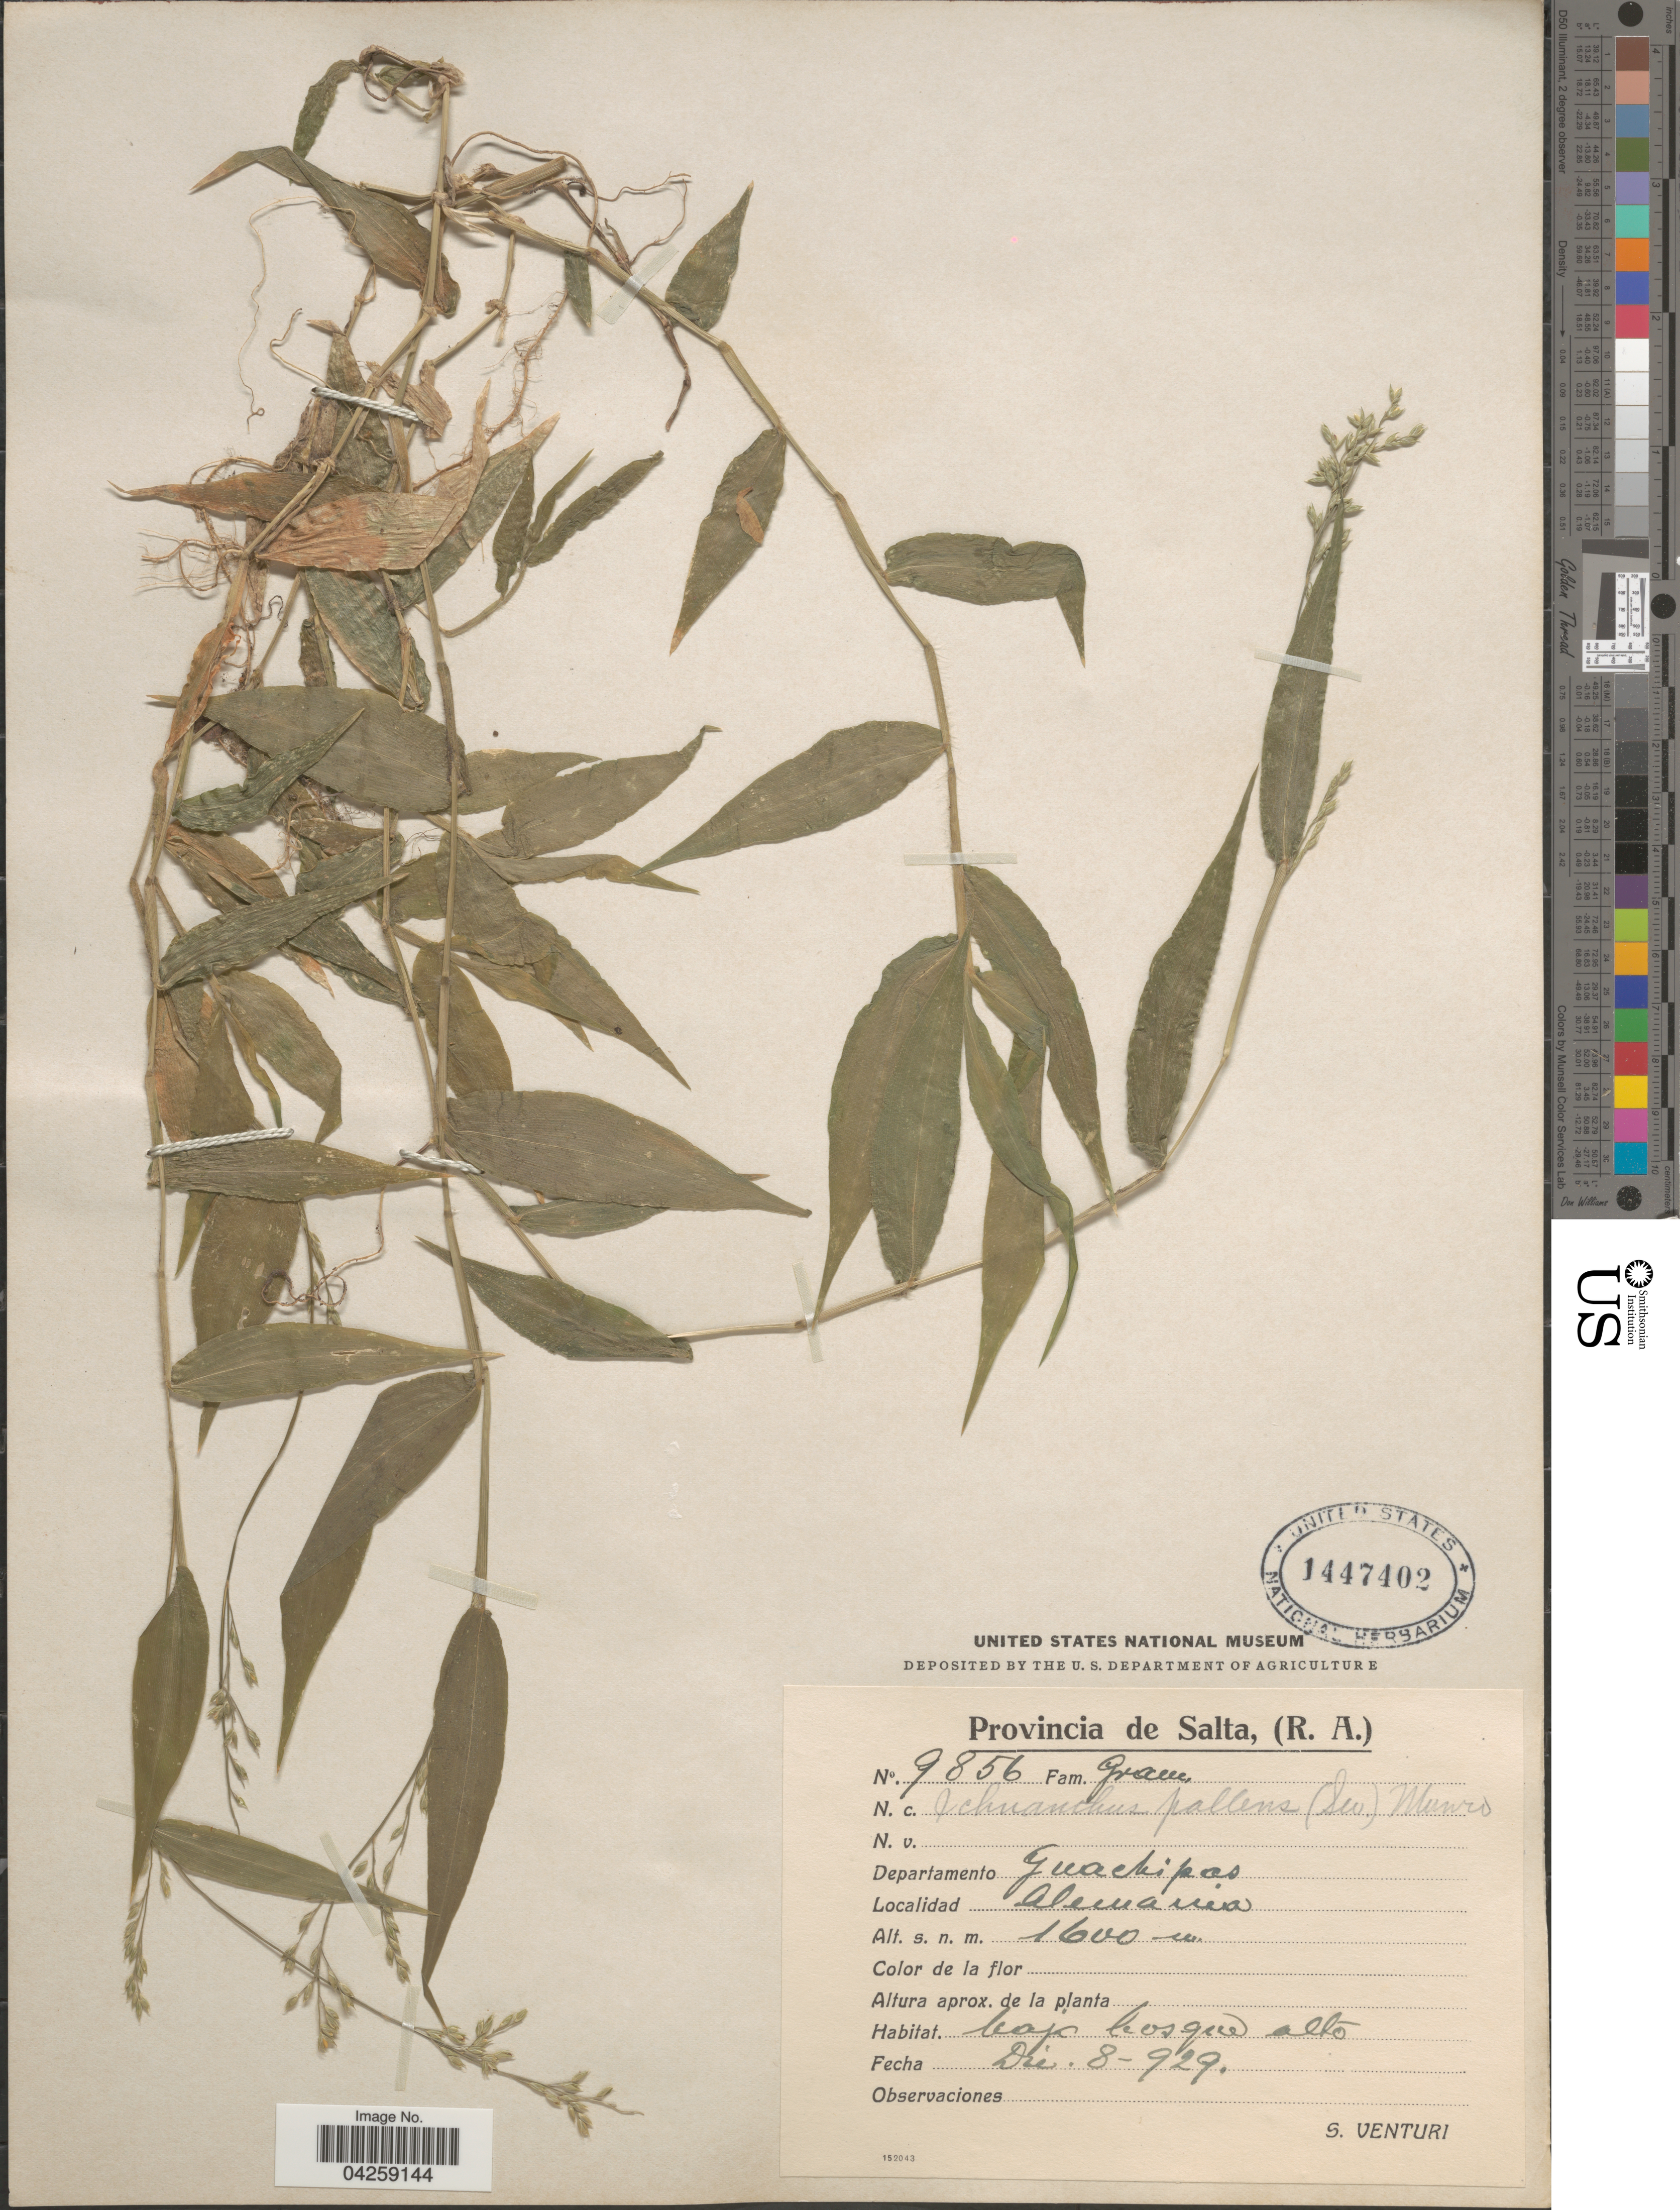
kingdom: Plantae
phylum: Tracheophyta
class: Liliopsida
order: Poales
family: Poaceae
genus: Ichnanthus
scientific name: Ichnanthus pallens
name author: (Sw.) Munro ex Benth.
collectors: S. Venturi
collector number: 9856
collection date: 1929-12-08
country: Argentina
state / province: Salta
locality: Departamento Guachipas. Alemania.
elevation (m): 1600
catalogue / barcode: US 1447402